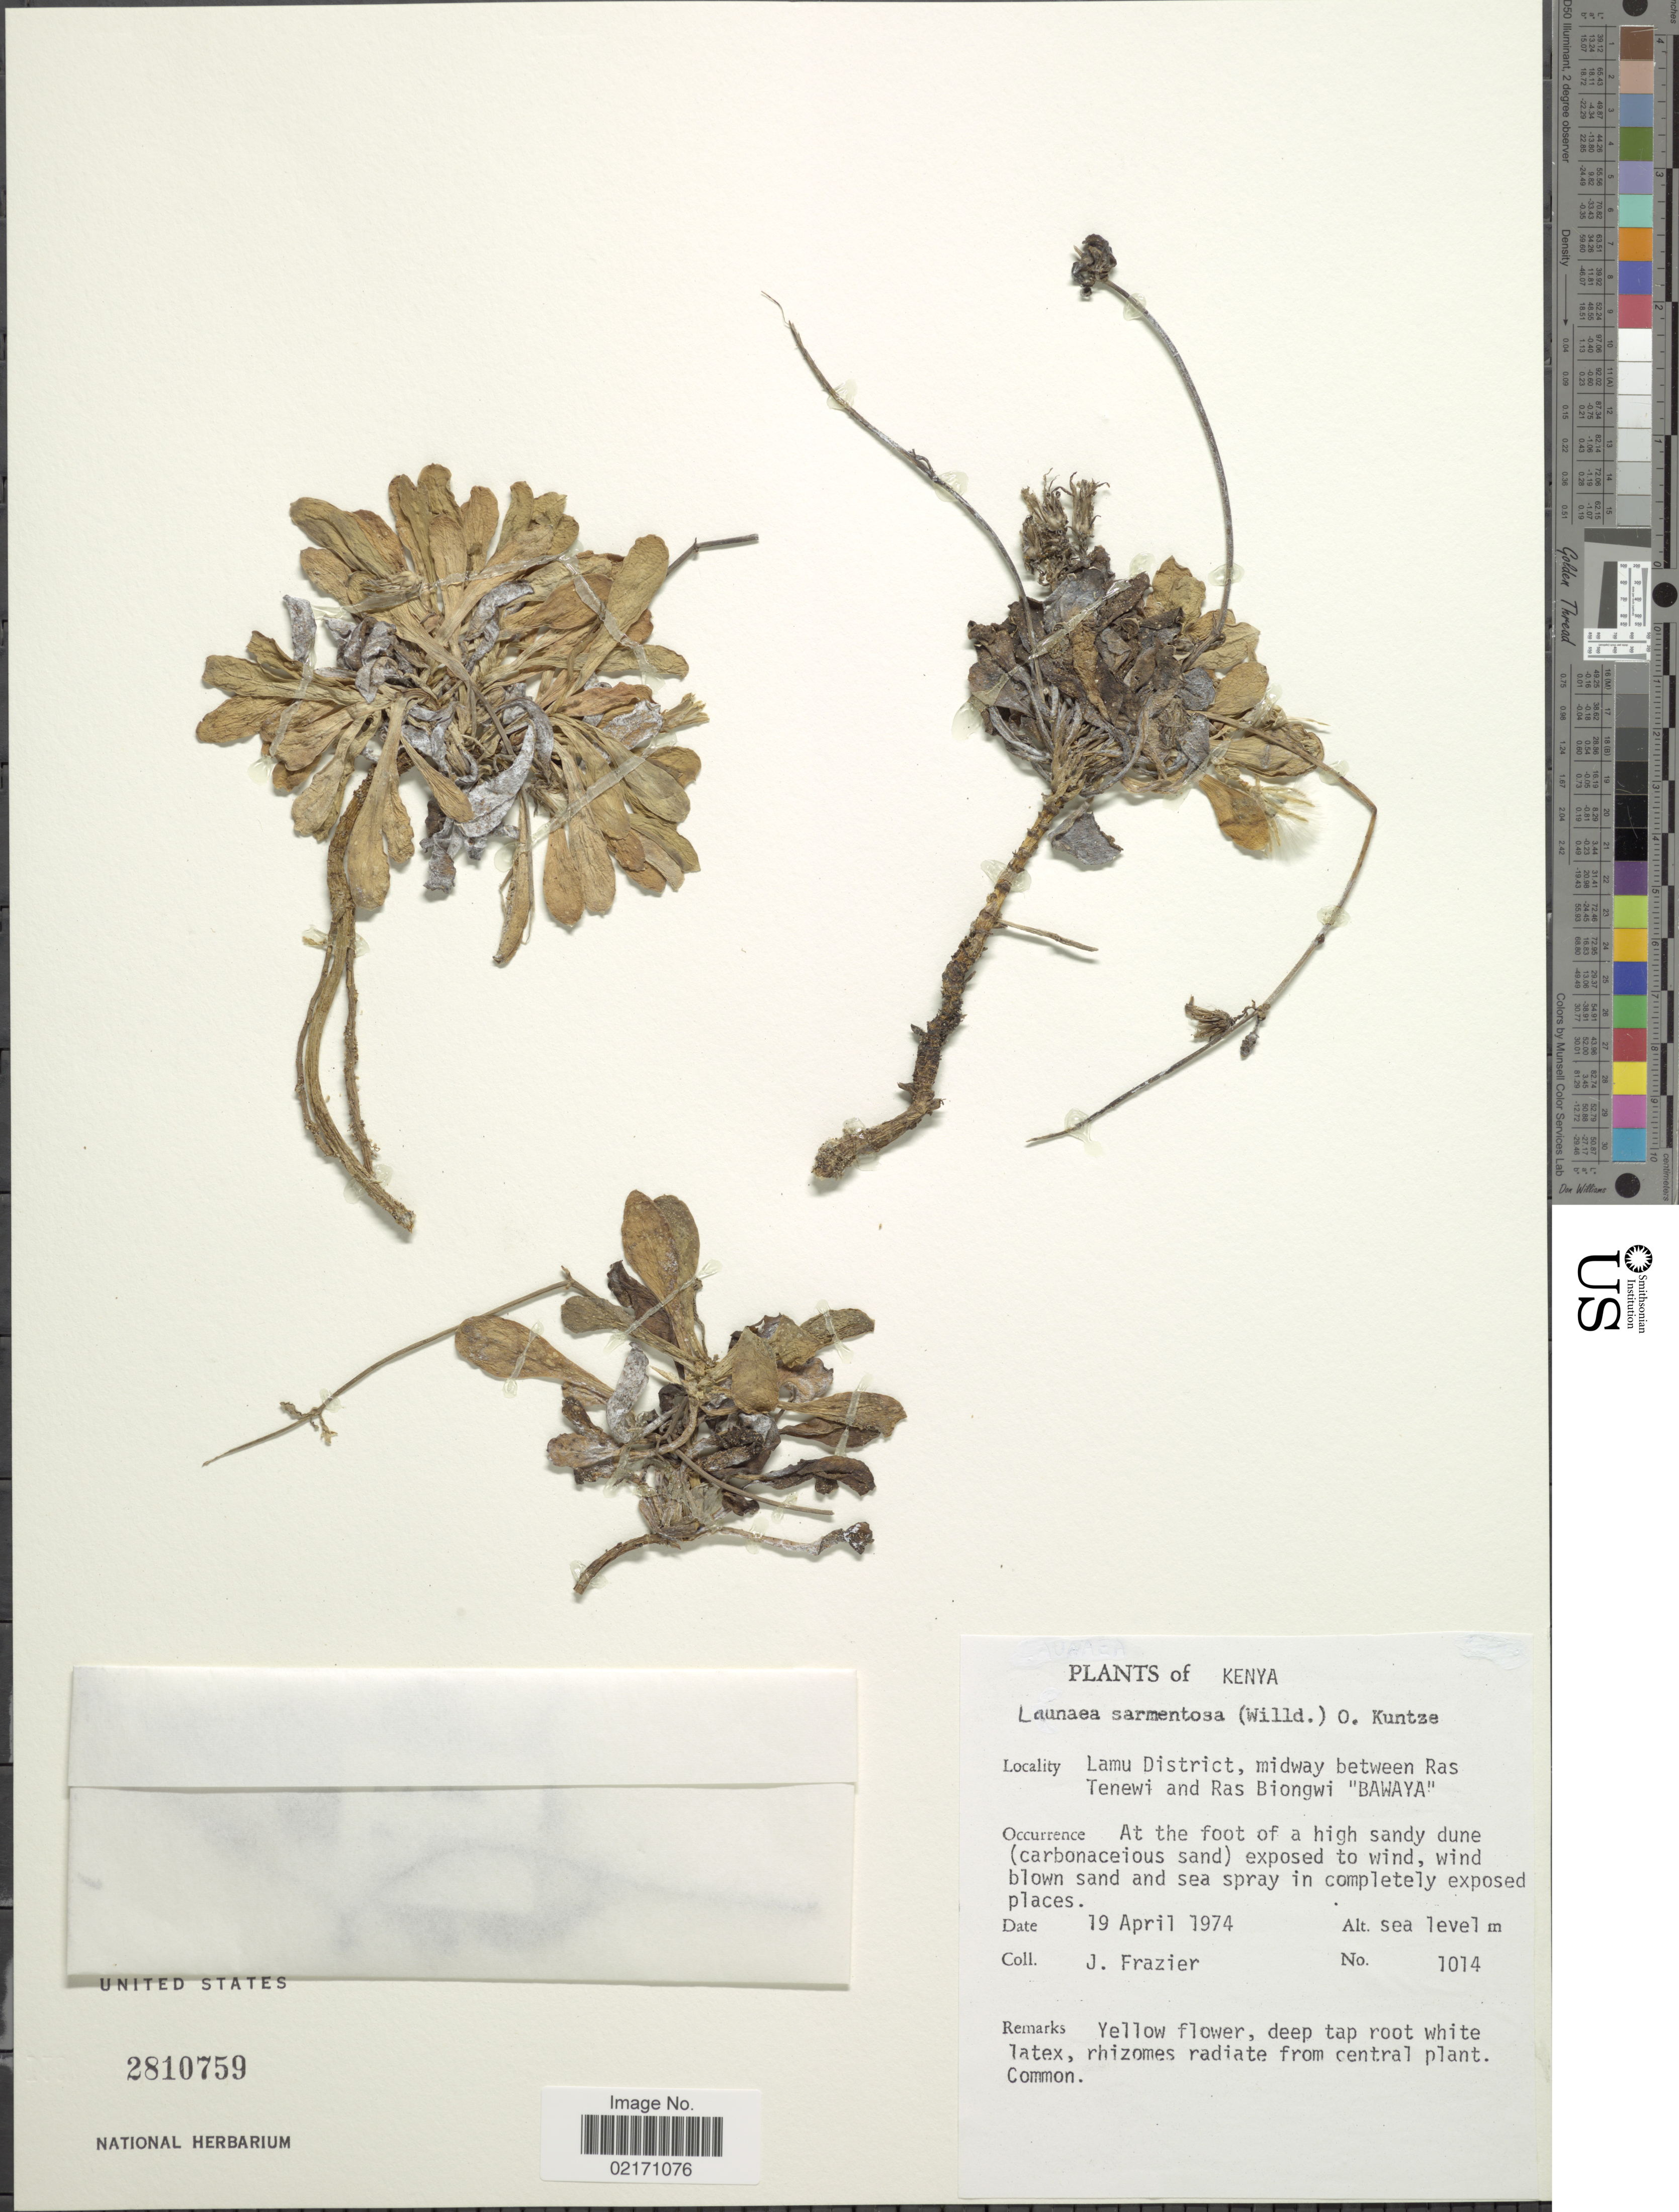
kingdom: Plantae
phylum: Tracheophyta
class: Magnoliopsida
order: Asterales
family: Asteraceae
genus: Launaea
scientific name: Launaea sarmentosa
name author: (Willd.) Kuntze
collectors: J. Frazier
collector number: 1014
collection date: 1974-04-19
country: Kenya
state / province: Lamu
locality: Midway between Ras Tenewi and Ras Biongwi Bawaya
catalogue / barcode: US 2810759